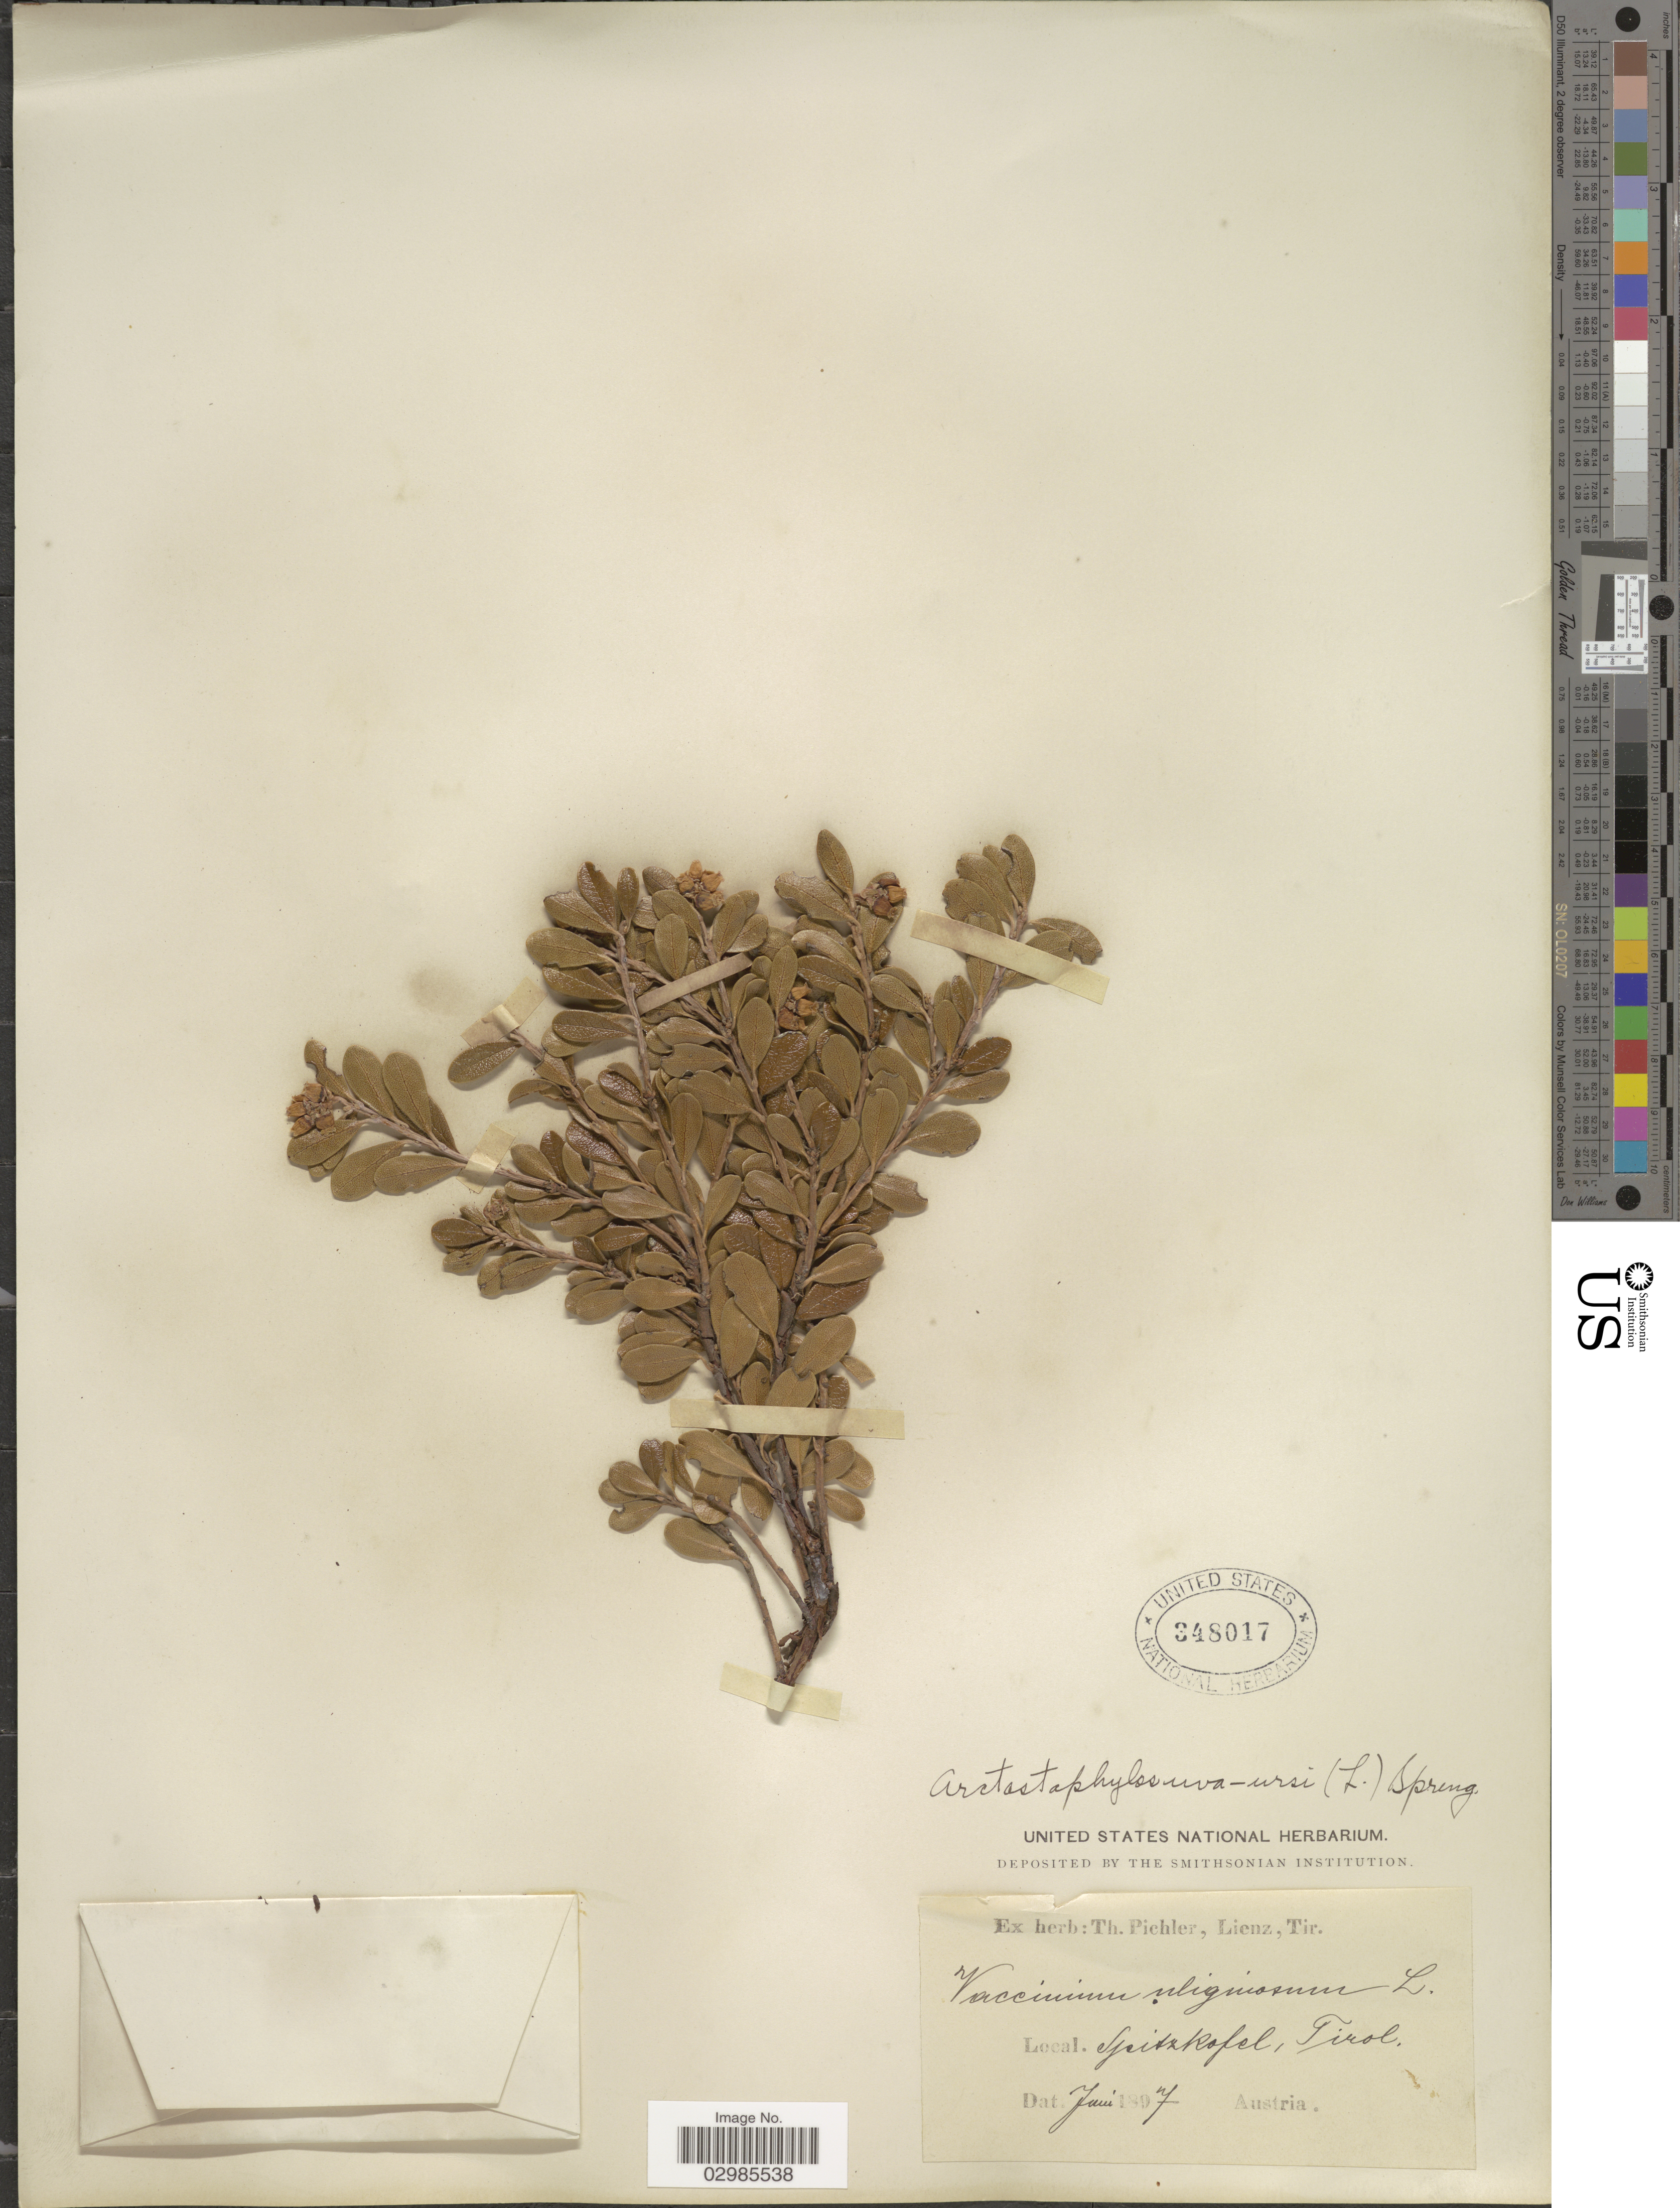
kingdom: Plantae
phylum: Tracheophyta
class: Magnoliopsida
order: Ericales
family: Ericaceae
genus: Arctostaphylos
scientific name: Arctostaphylos uva-ursi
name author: (L.) Spreng.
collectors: ex herb. T. Pichler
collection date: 1897-06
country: Austria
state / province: Tirol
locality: Spitzkofel, Tirol.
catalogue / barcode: US 348017